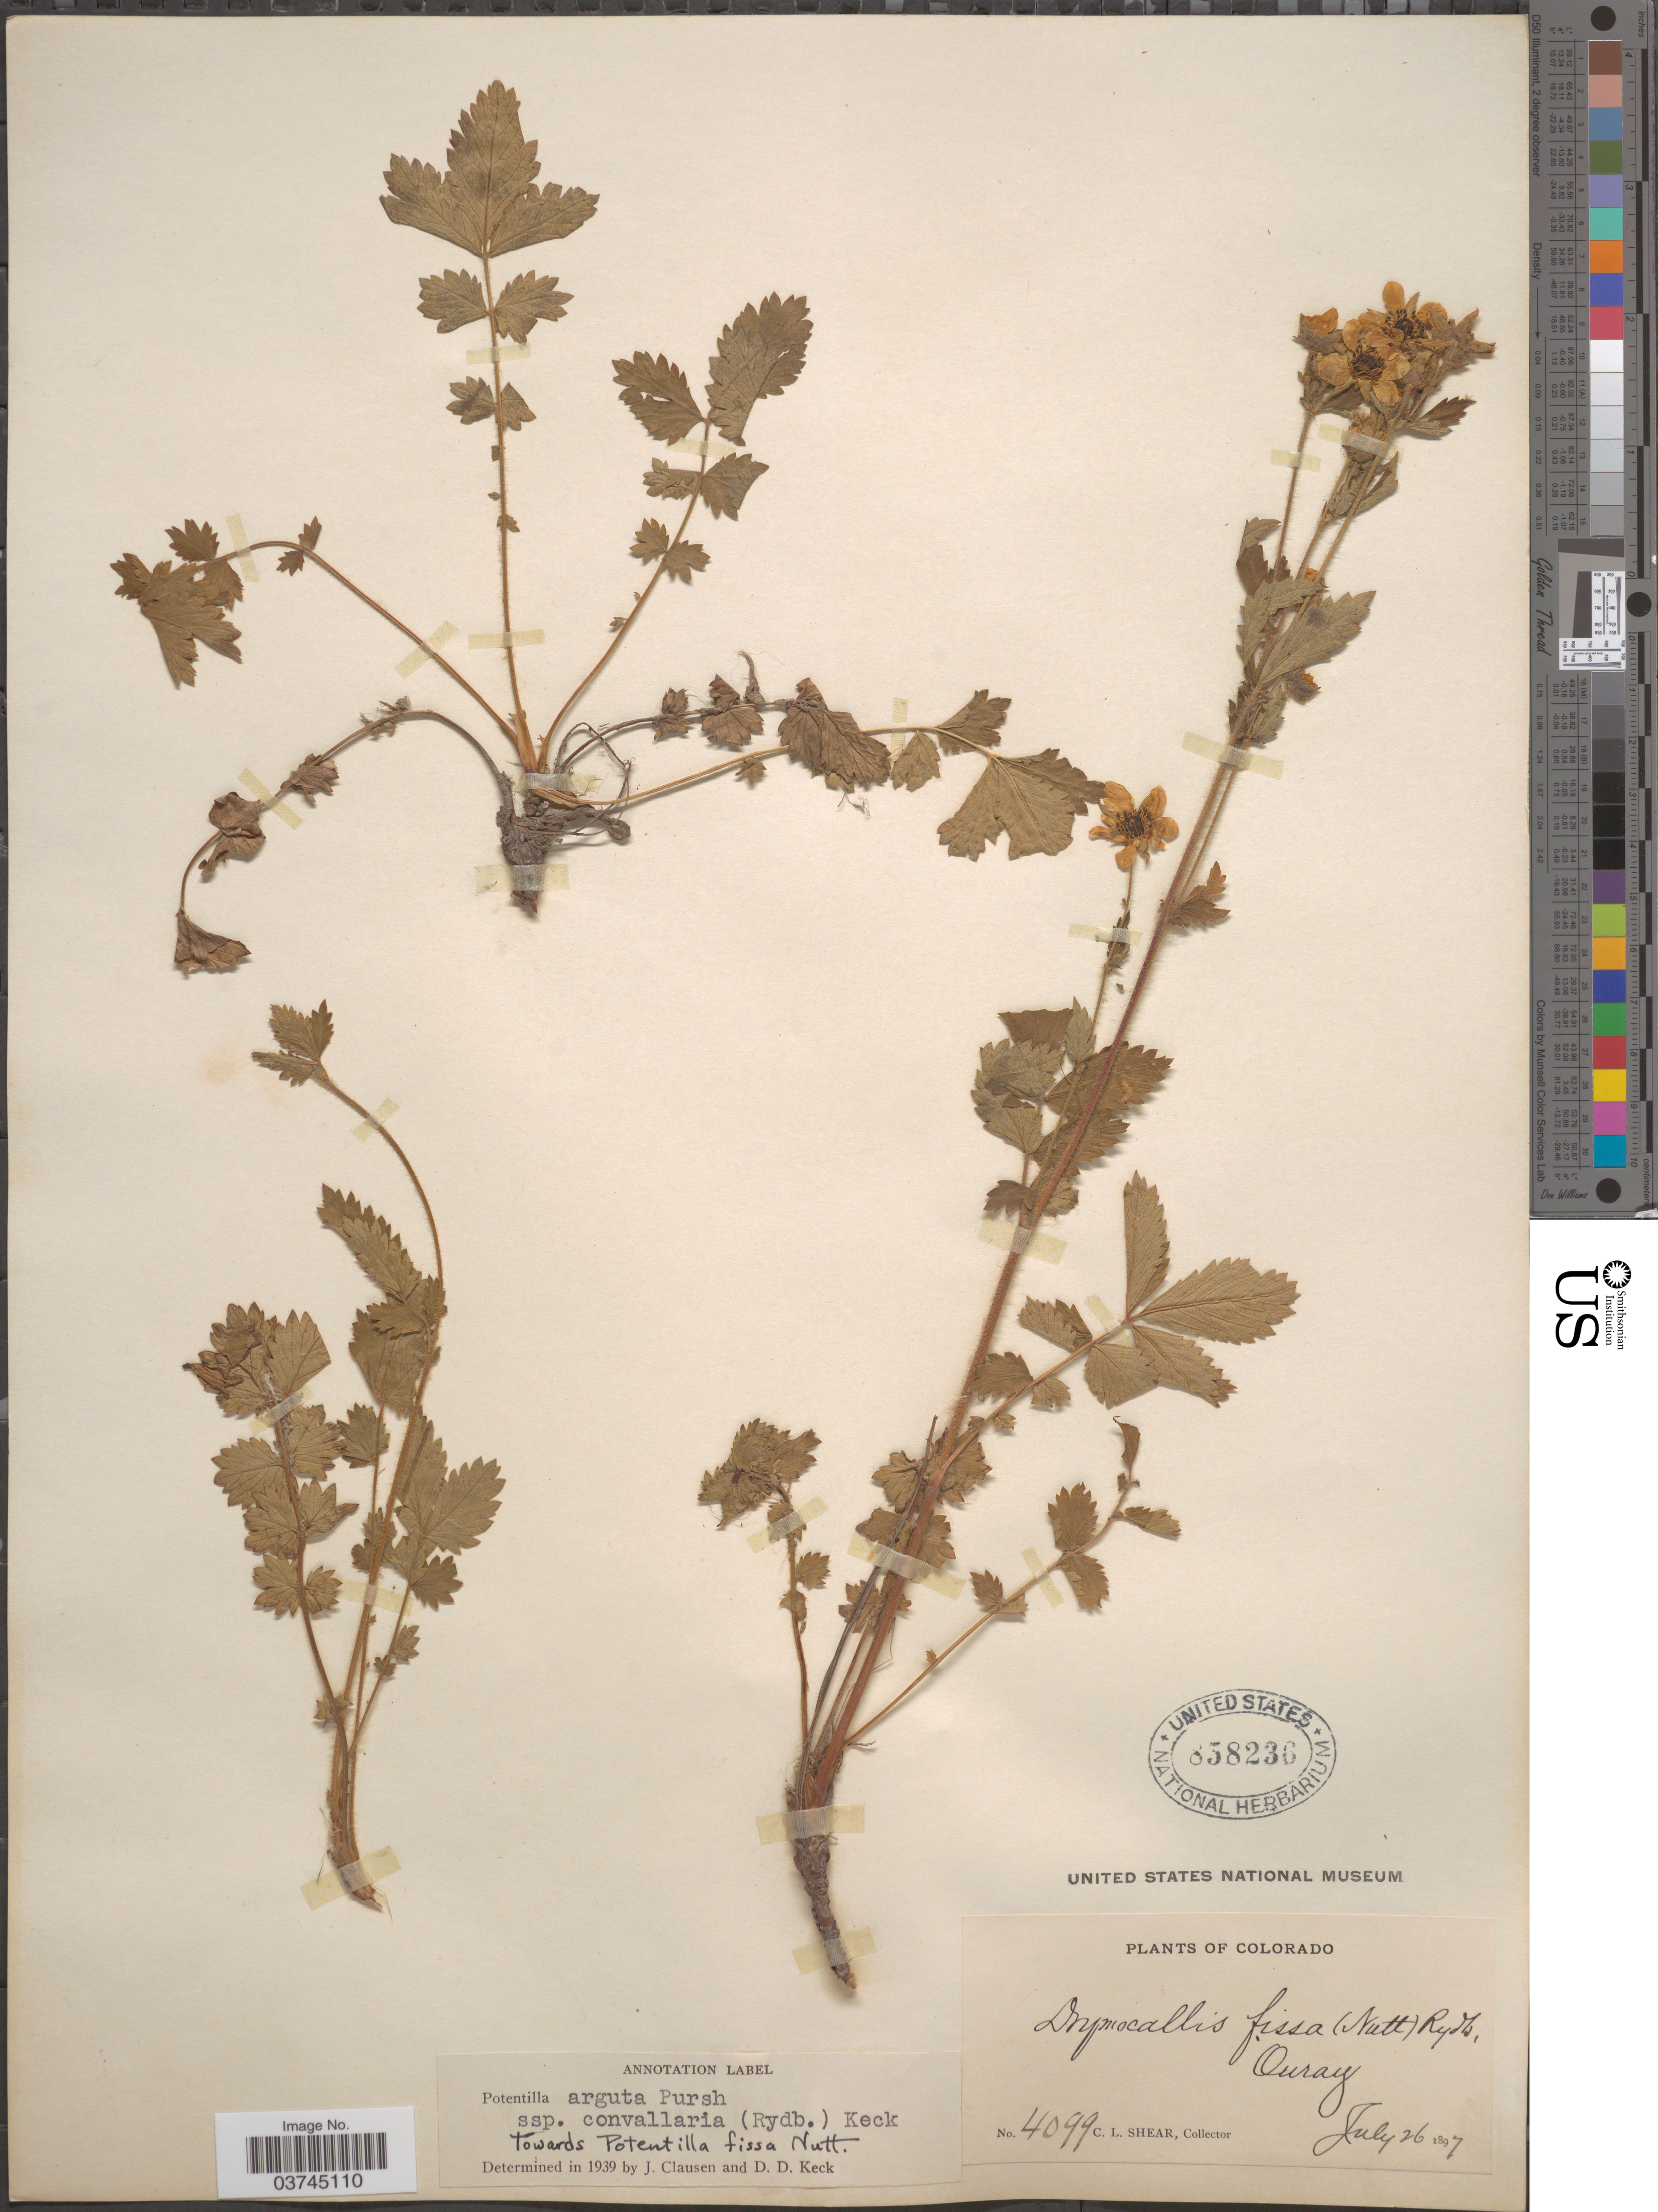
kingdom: Plantae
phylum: Tracheophyta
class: Magnoliopsida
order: Rosales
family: Rosaceae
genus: Drymocallis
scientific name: Drymocallis convallaria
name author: (Rydb.) Rydb.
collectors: C. L. Shear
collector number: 4099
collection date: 1897-07-26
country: United States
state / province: Colorado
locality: Ouray.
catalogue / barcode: US 858236